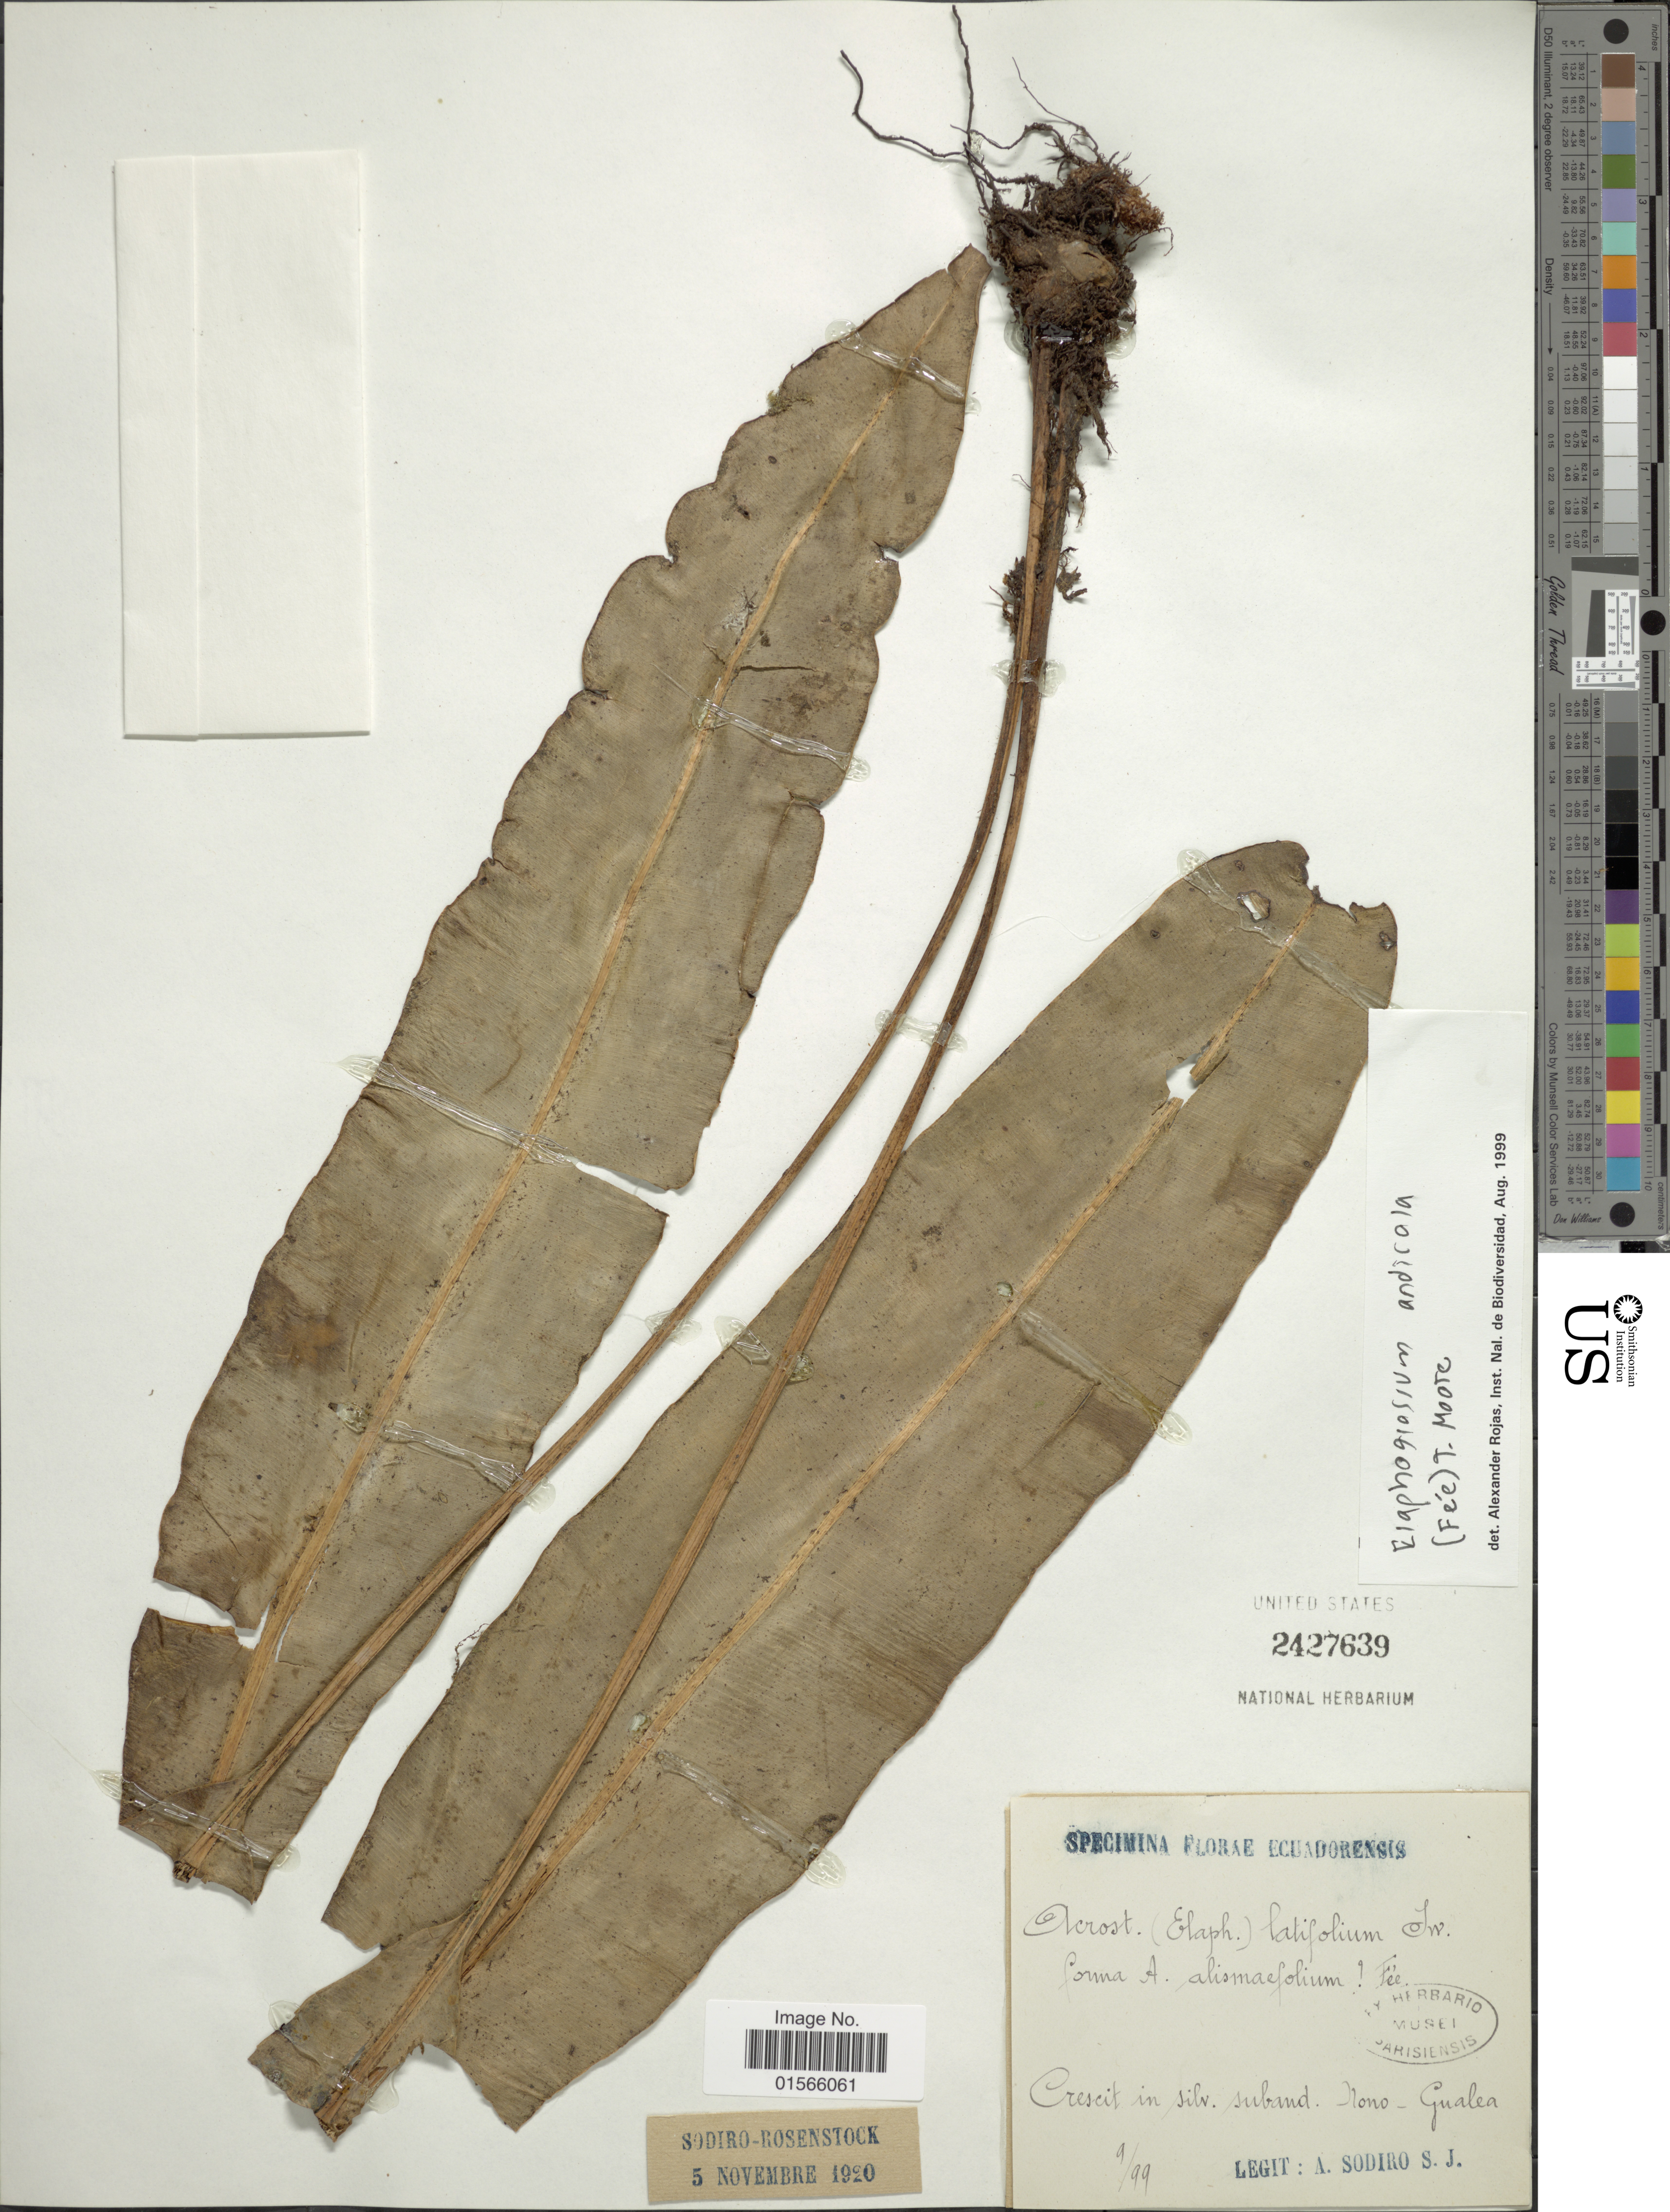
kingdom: Plantae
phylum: Tracheophyta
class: Polypodiopsida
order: Polypodiales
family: Dryopteridaceae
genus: Elaphoglossum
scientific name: Elaphoglossum andicola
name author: (Fée) T. Moore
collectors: A. Sodiro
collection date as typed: Transcribed d/m/y: /9/99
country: Ecuador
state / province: Pichincha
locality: Crescit in silv. suband Nono-Gualea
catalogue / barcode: US 2427639